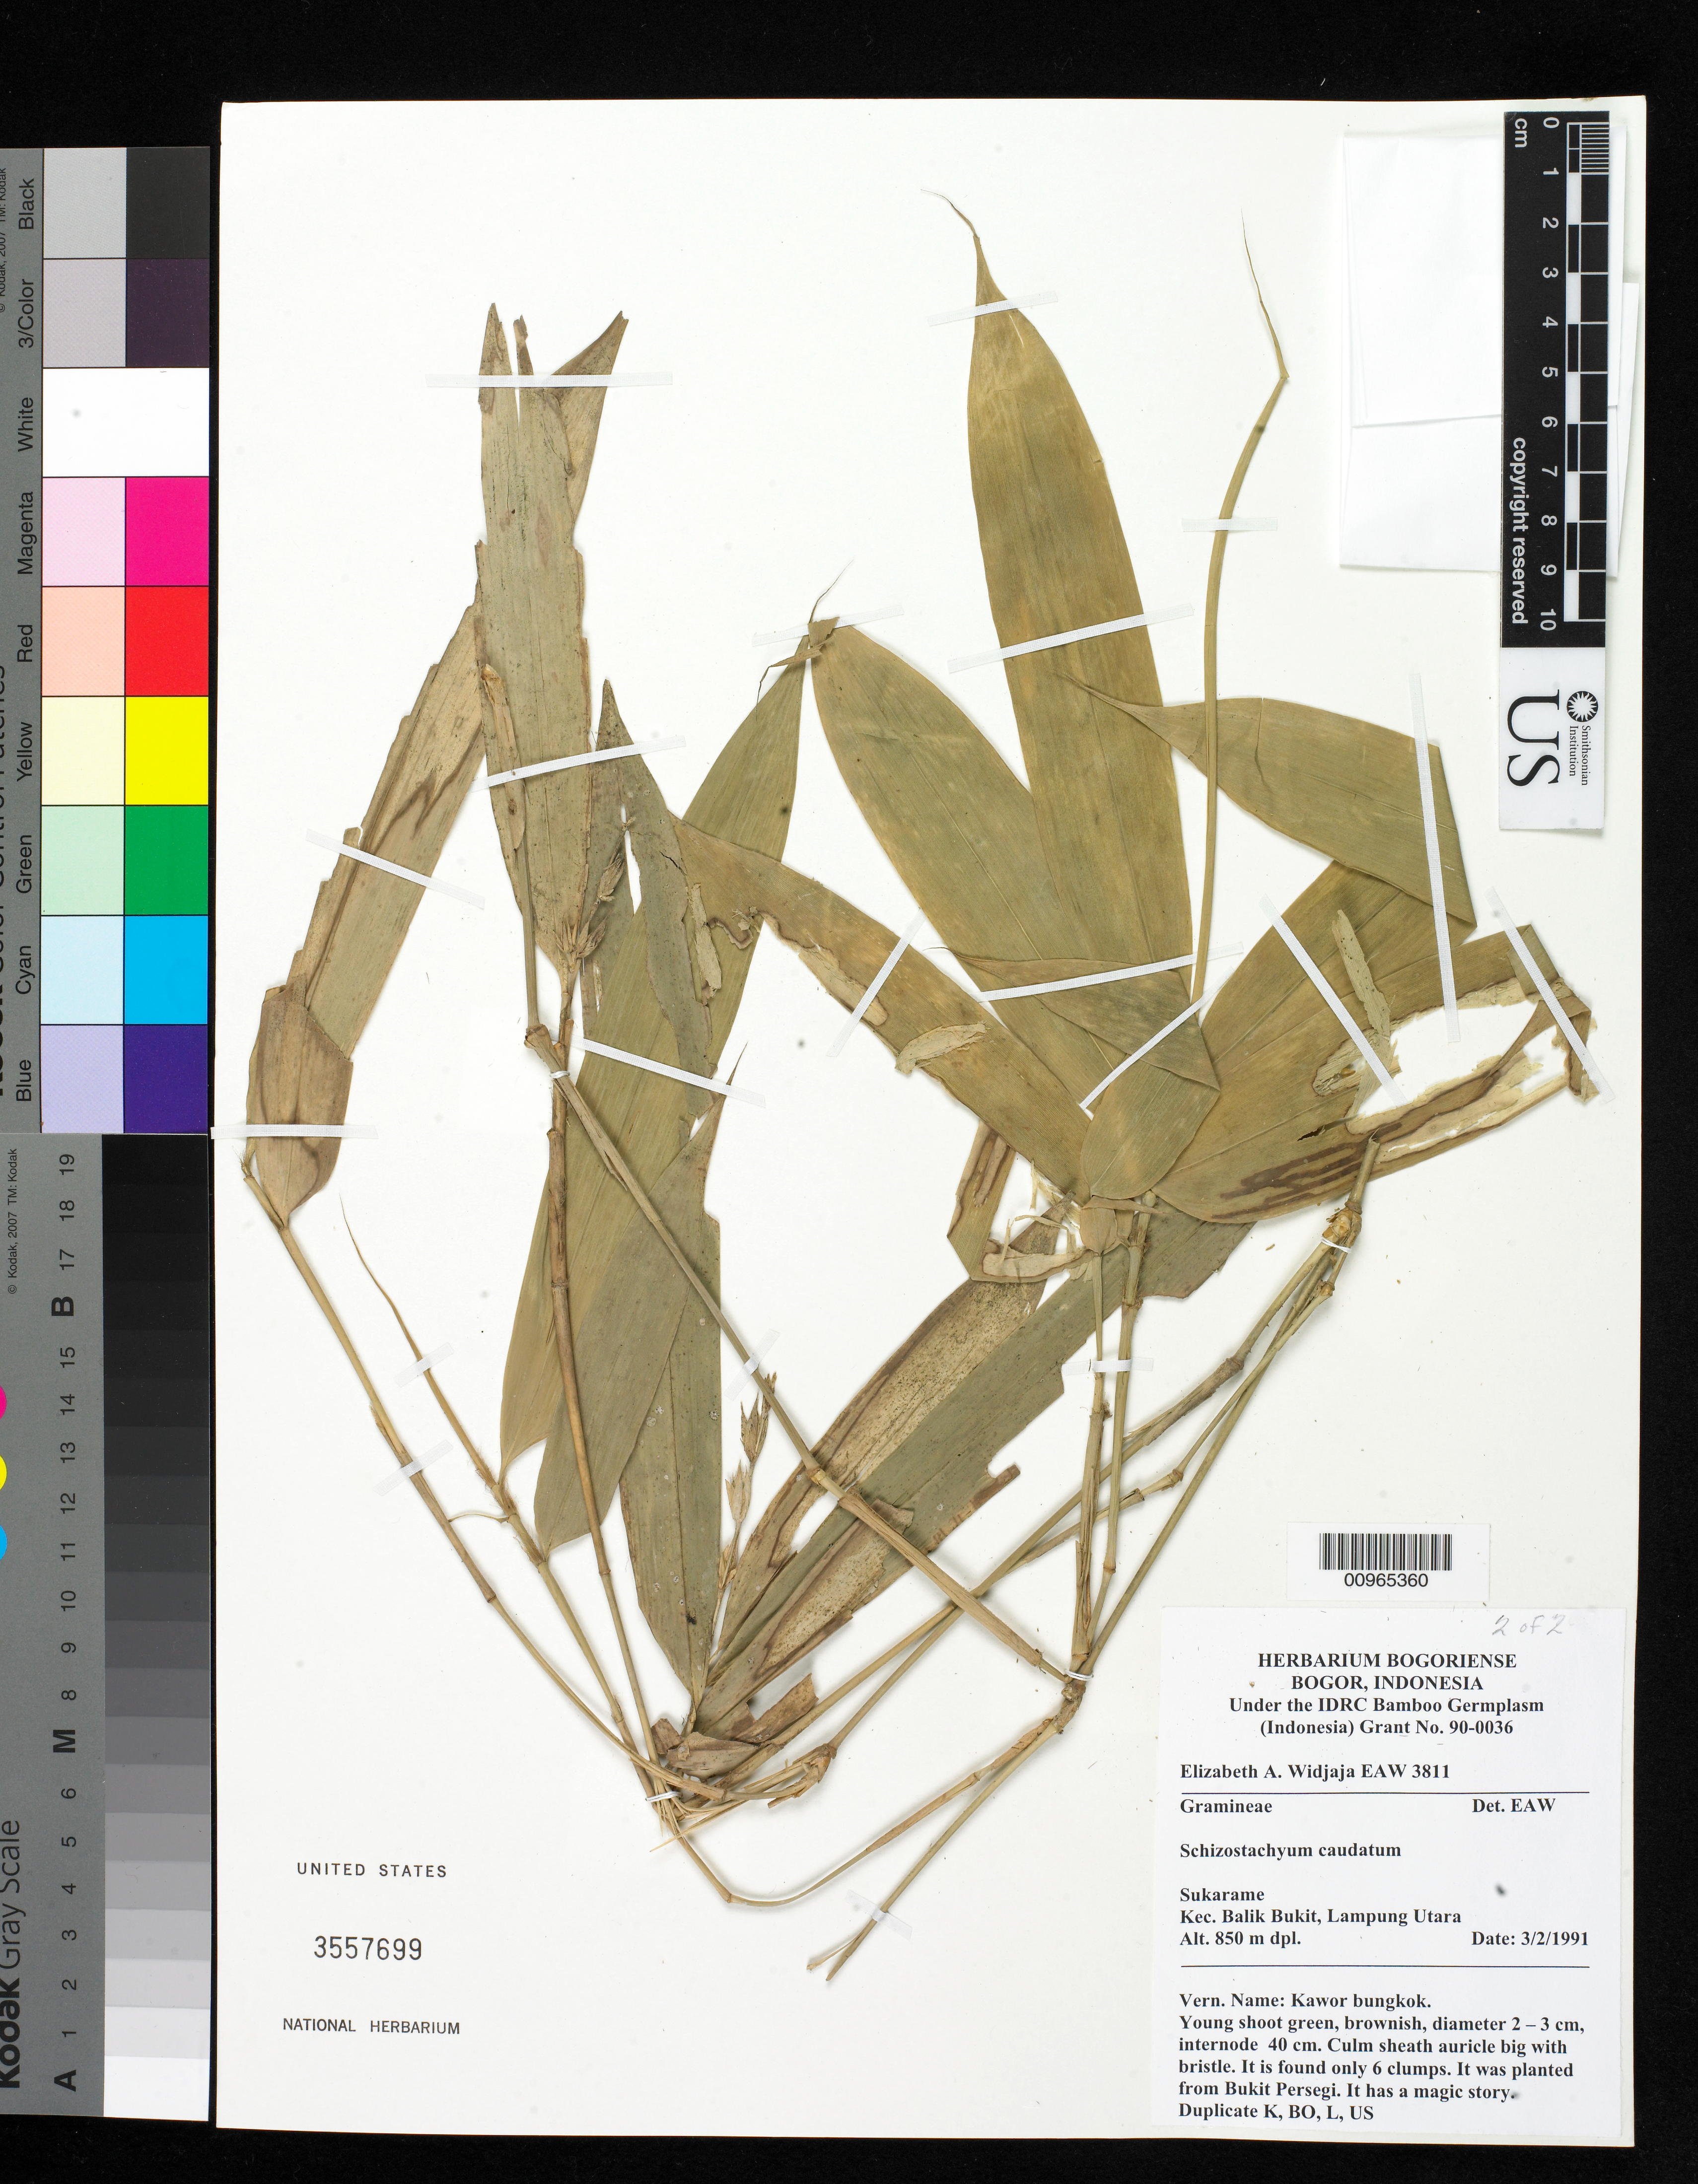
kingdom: Plantae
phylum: Tracheophyta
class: Liliopsida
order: Poales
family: Poaceae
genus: Schizostachyum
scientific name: Schizostachyum caudatum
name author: Backer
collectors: E. A. Widjaja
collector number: EAW 3811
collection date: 1991-02-03 or 1991-03-02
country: Indonesia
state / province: Sumatra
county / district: Lampung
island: Sumatra I.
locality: Sukarame, Kec. Balik Bukit, Lampung Utara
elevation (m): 850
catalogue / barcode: US 3557699